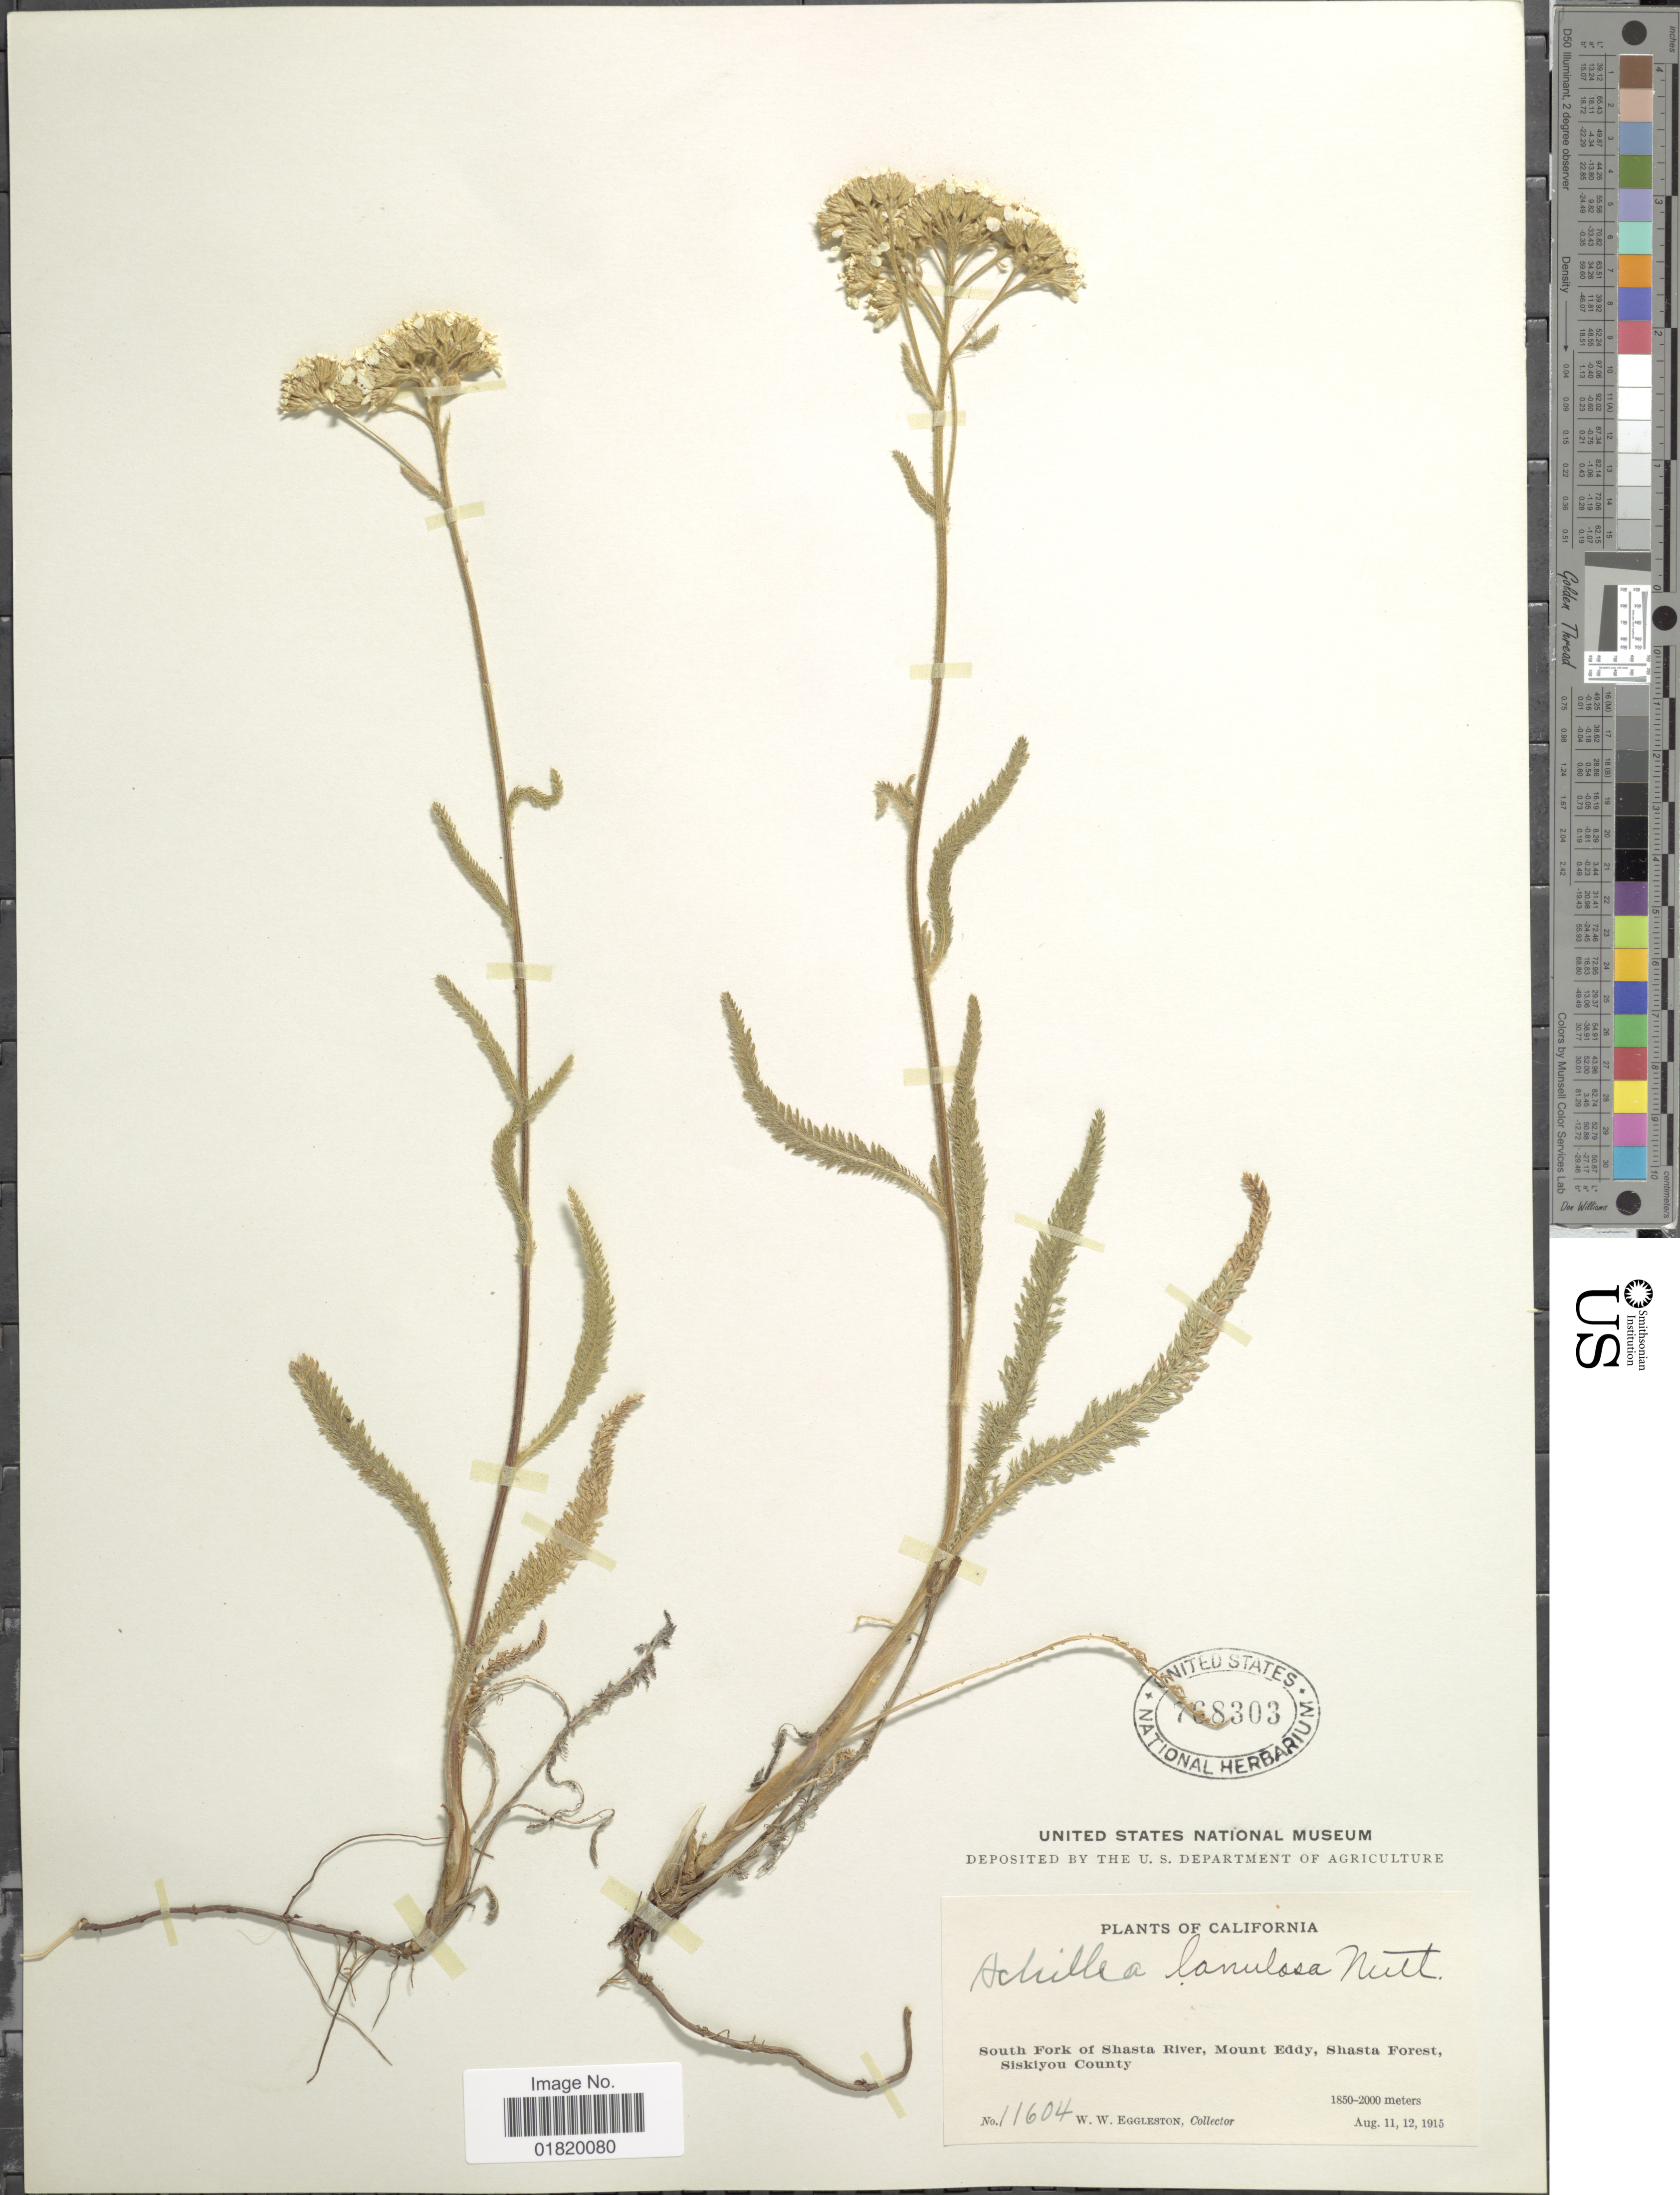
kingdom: Plantae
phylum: Tracheophyta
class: Magnoliopsida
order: Asterales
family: Asteraceae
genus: Achillea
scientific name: Achillea lanulosa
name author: Nutt.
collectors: W. W. Eggleston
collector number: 11604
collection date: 1915-08-11/1915-08-12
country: United States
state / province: California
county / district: Siskiyou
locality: South Fork of Shasta River, Mount Eddy, Shasta Forest, Siskiyou County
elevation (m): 1850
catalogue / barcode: US 768303